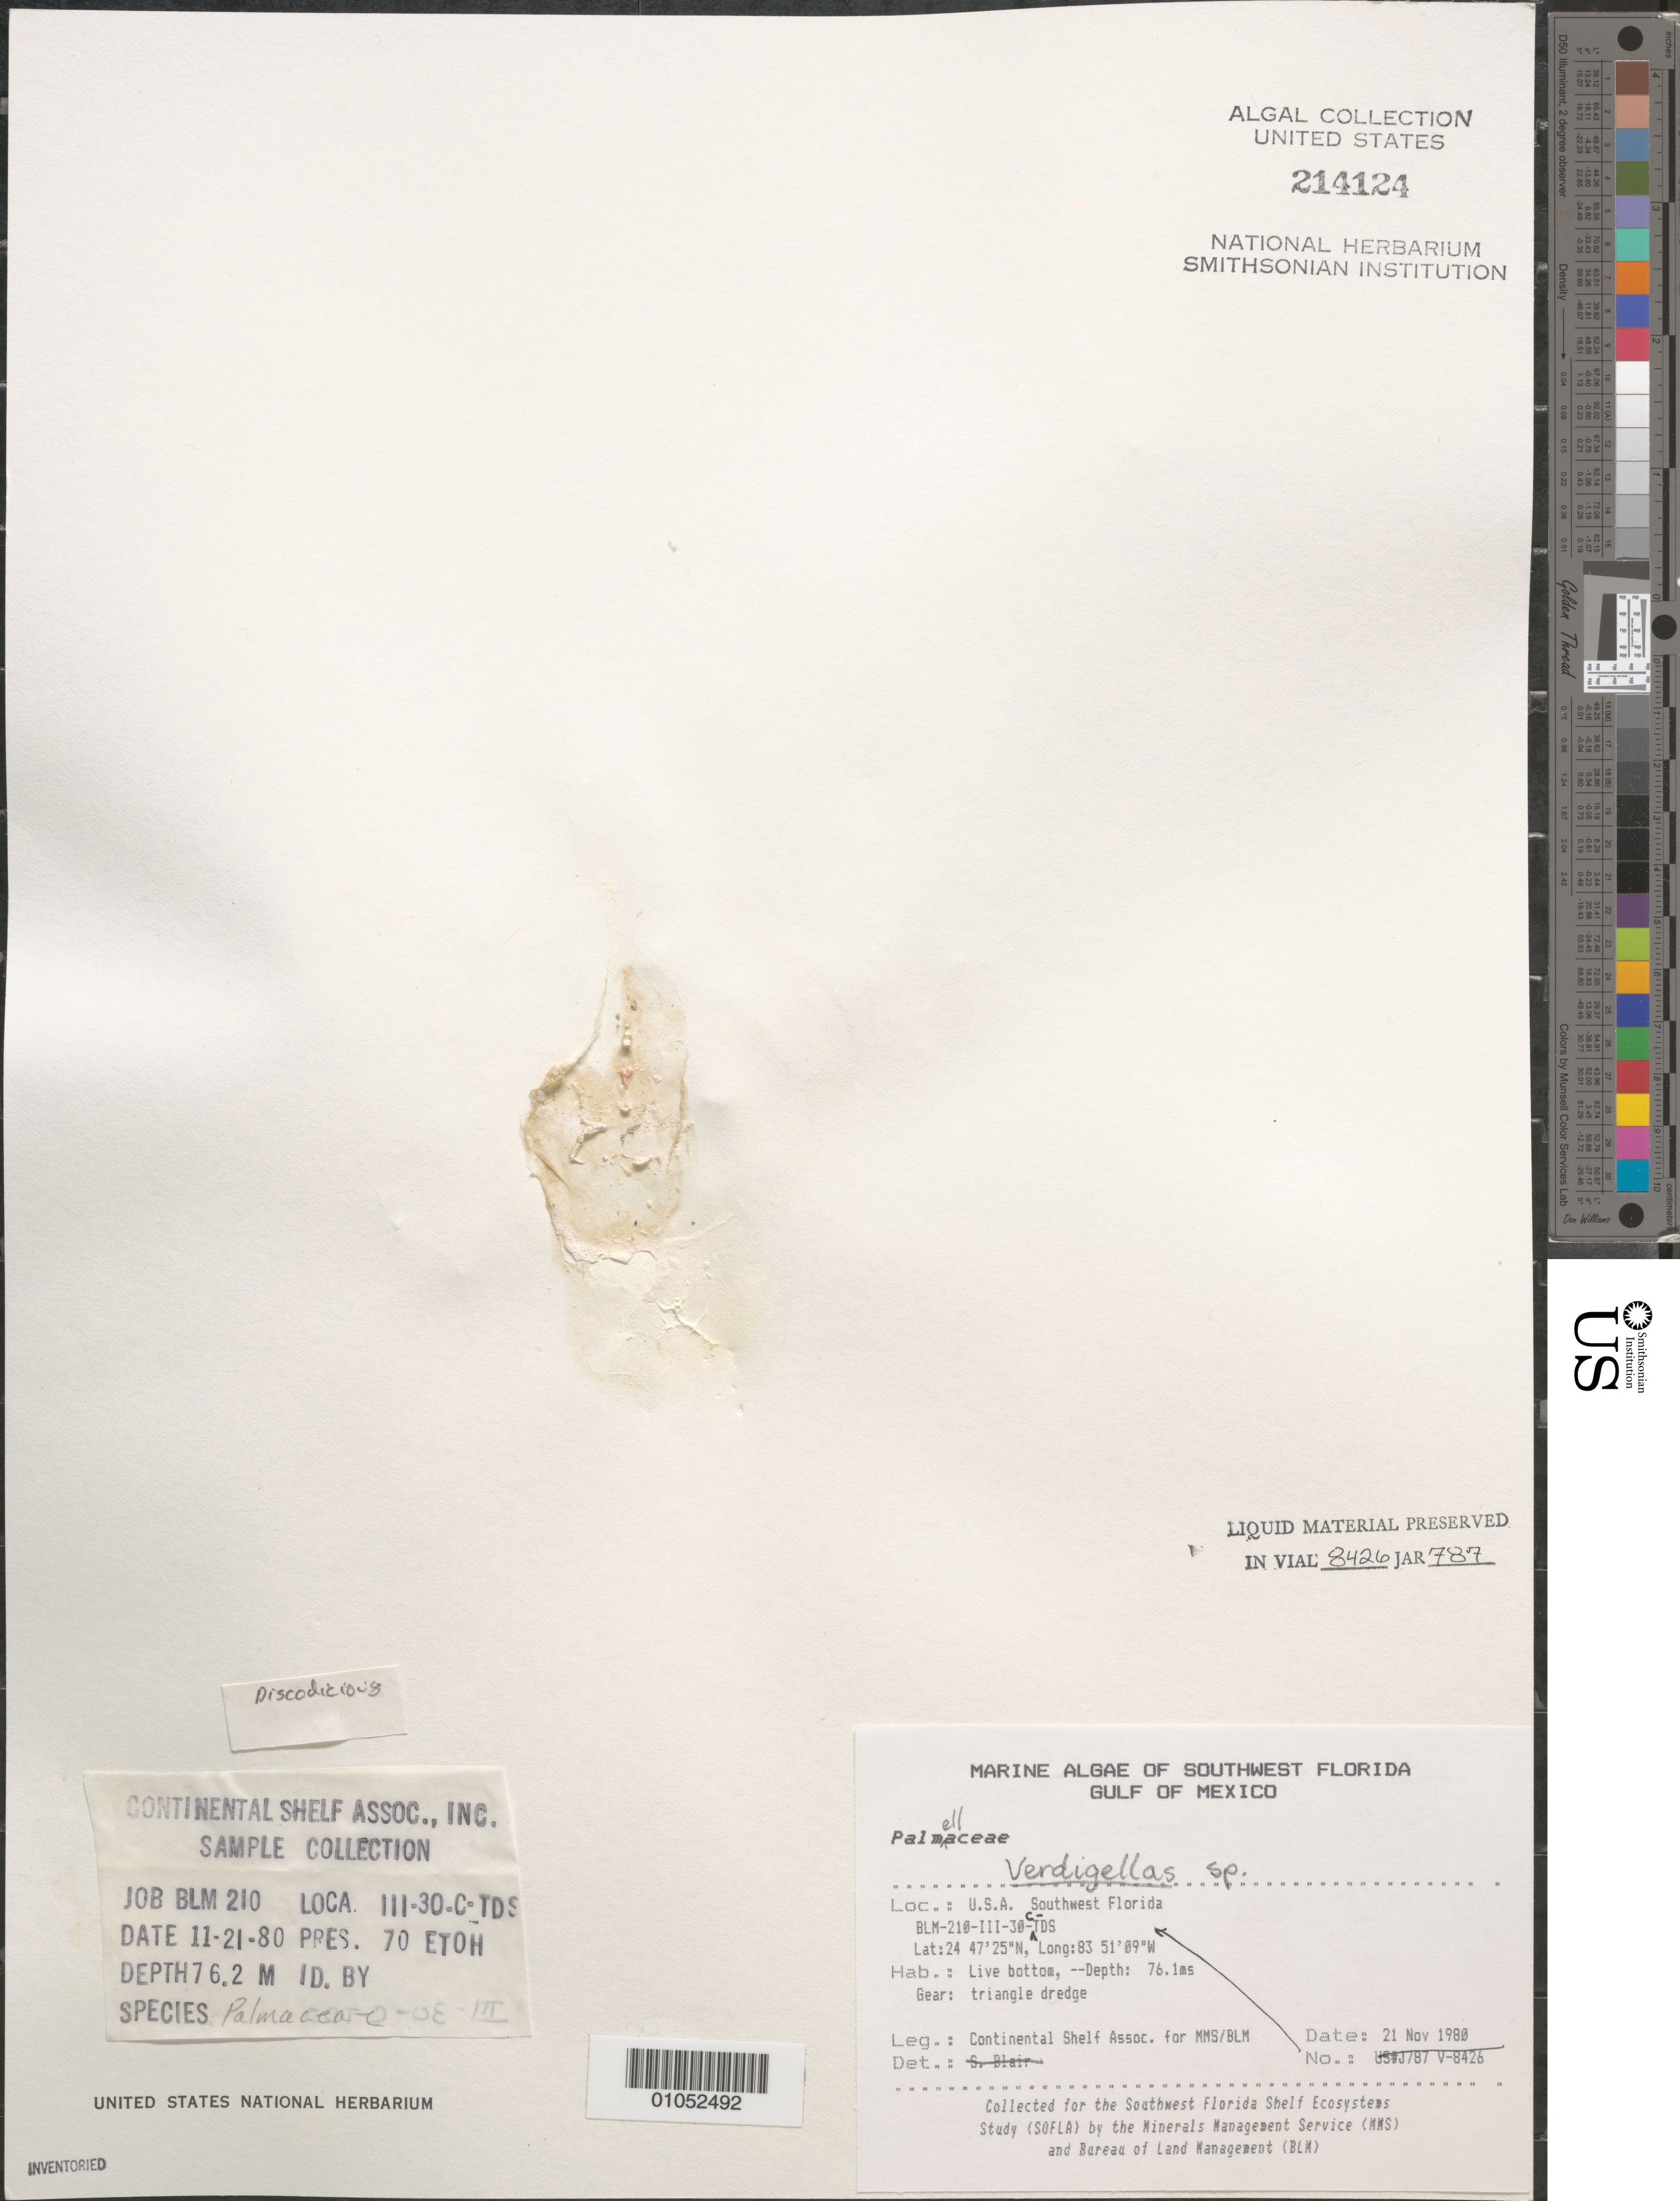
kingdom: Plantae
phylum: Chlorophyta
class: Prasinophyceae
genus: Verdigellas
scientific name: Verdigellas sp.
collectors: Continental Shelf Associates for the MMS/BLM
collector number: BLM-210-III-30-C-TDS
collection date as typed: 21 Nov 1980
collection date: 1980-11-21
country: United States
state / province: Florida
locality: Gulf of Mexico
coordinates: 24 47'25"N, 83 51'09"W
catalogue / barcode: US 214124